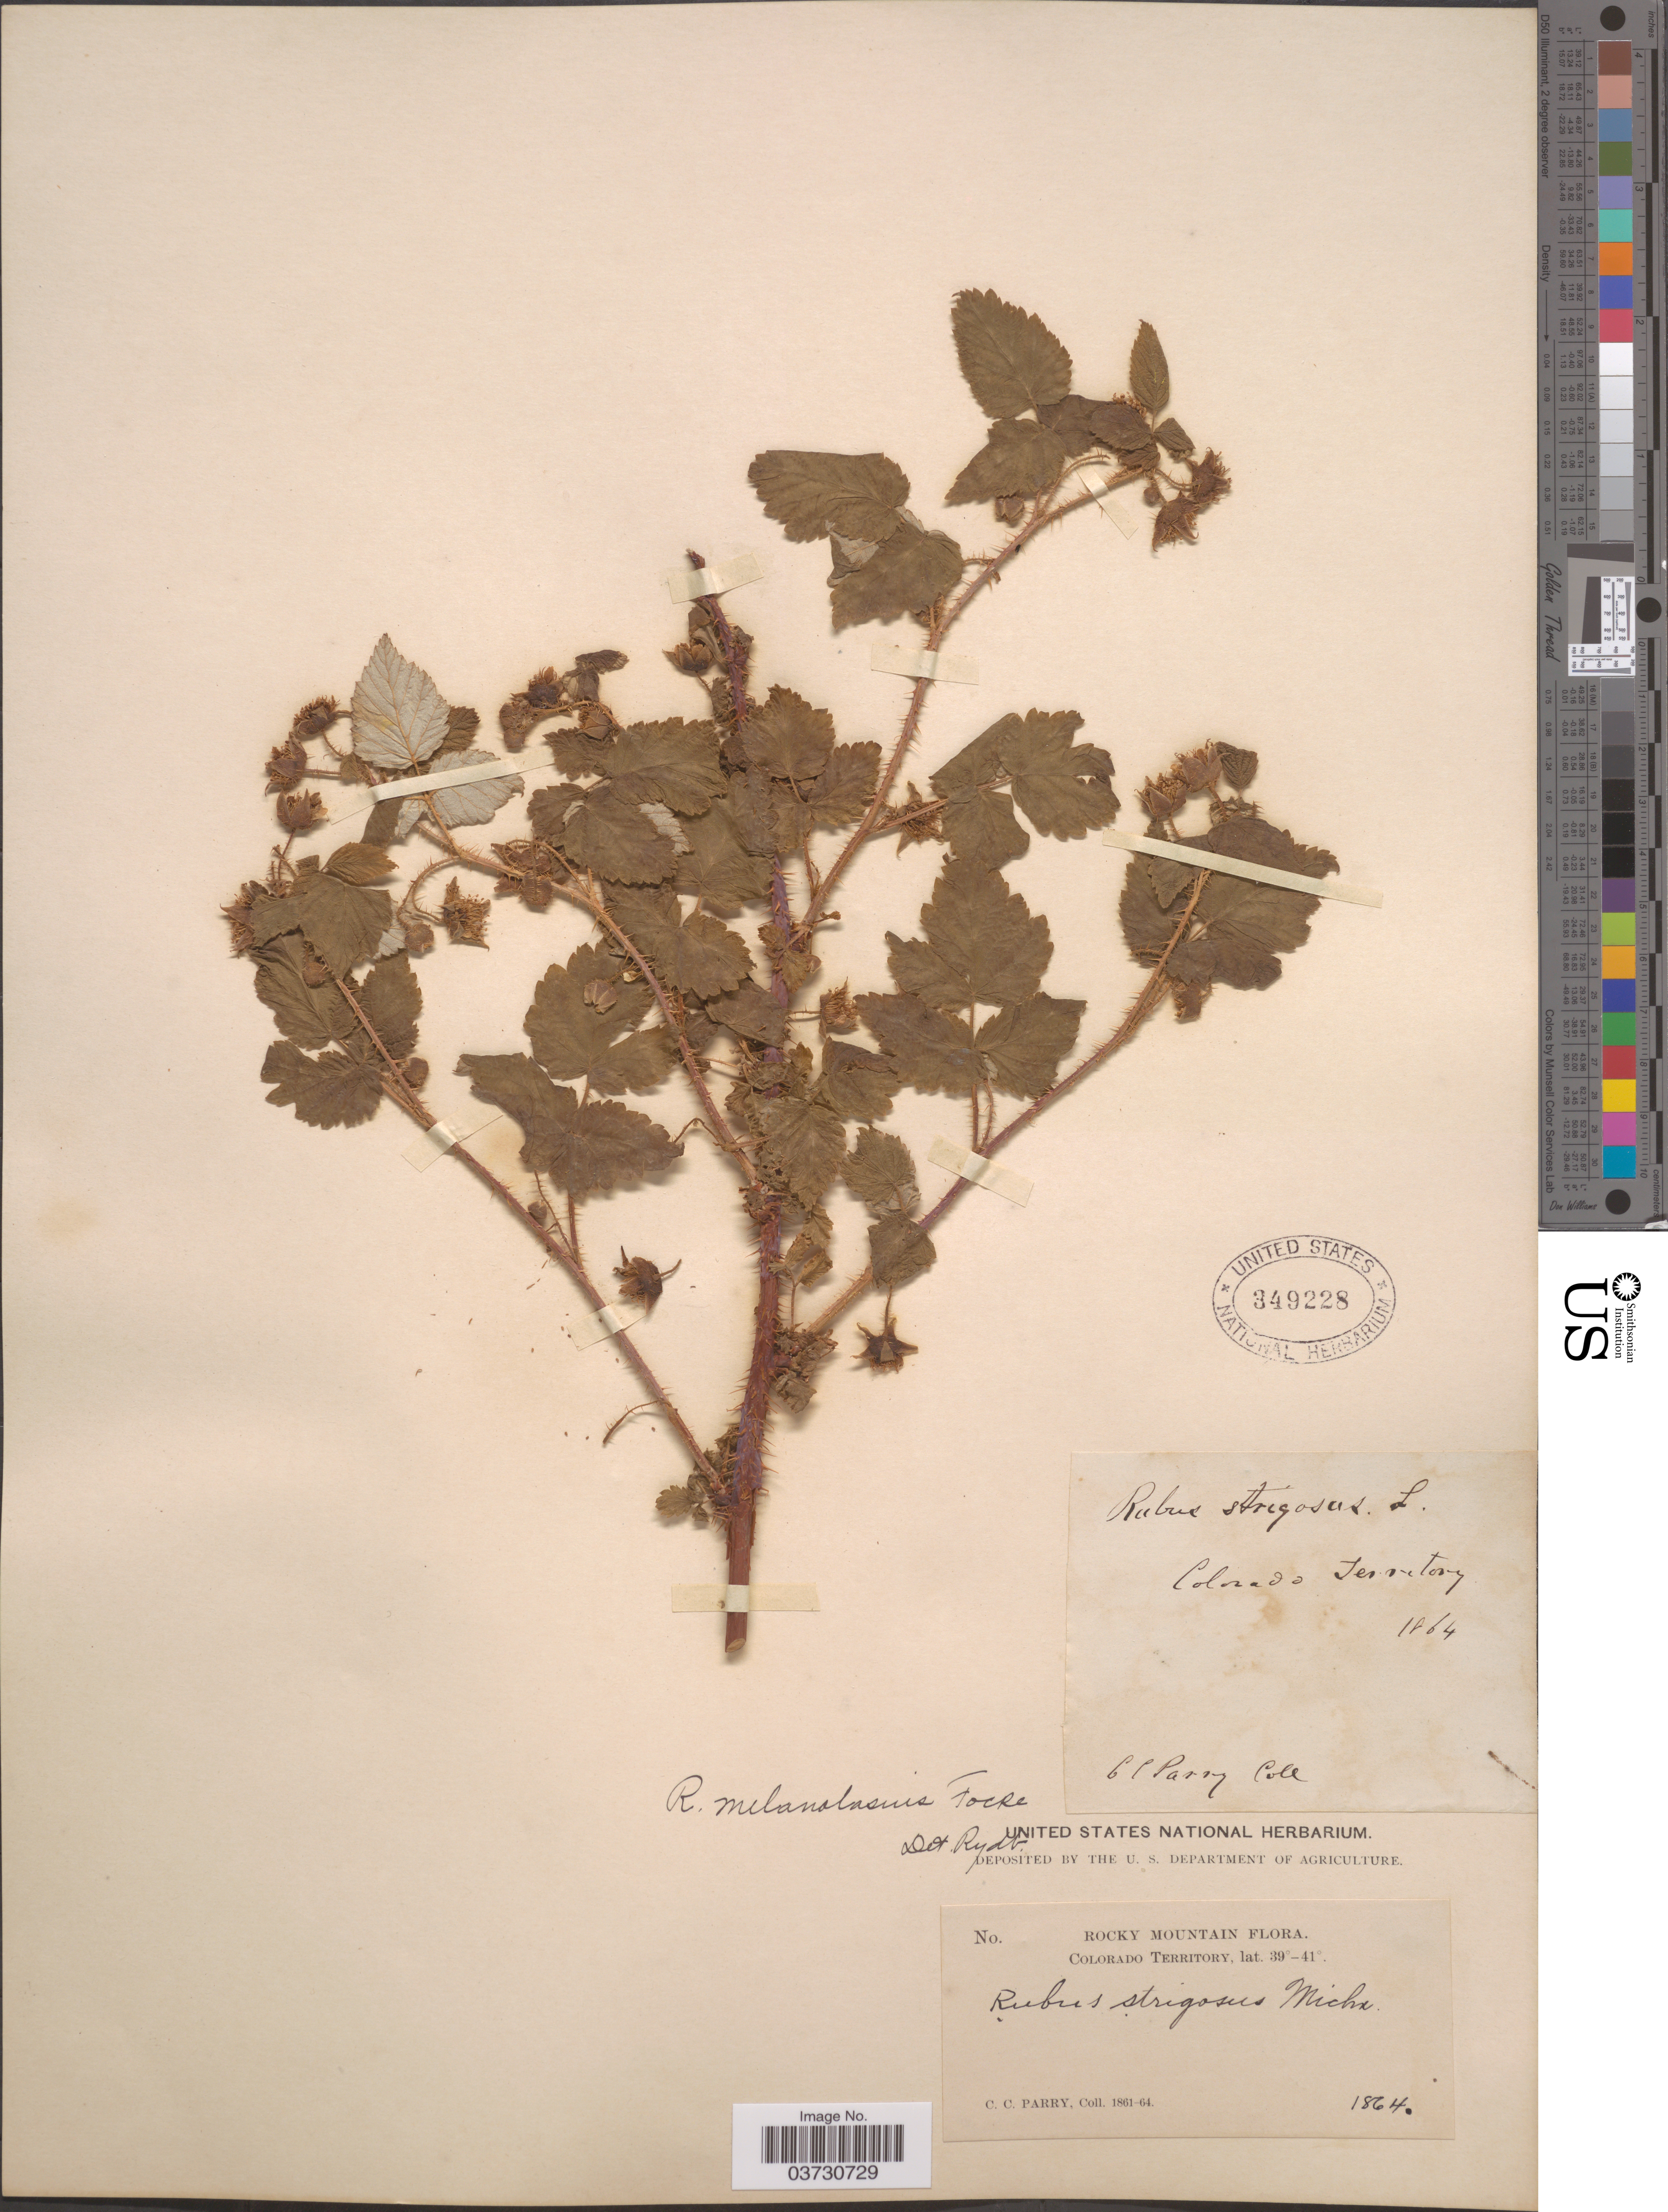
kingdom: Plantae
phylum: Tracheophyta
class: Magnoliopsida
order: Rosales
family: Rosaceae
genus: Rubus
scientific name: Rubus melanolasius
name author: Dieck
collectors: C. C. Parry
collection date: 1864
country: United States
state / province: Colorado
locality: Rocky Mountain. Colorado Territory.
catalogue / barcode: US 349228